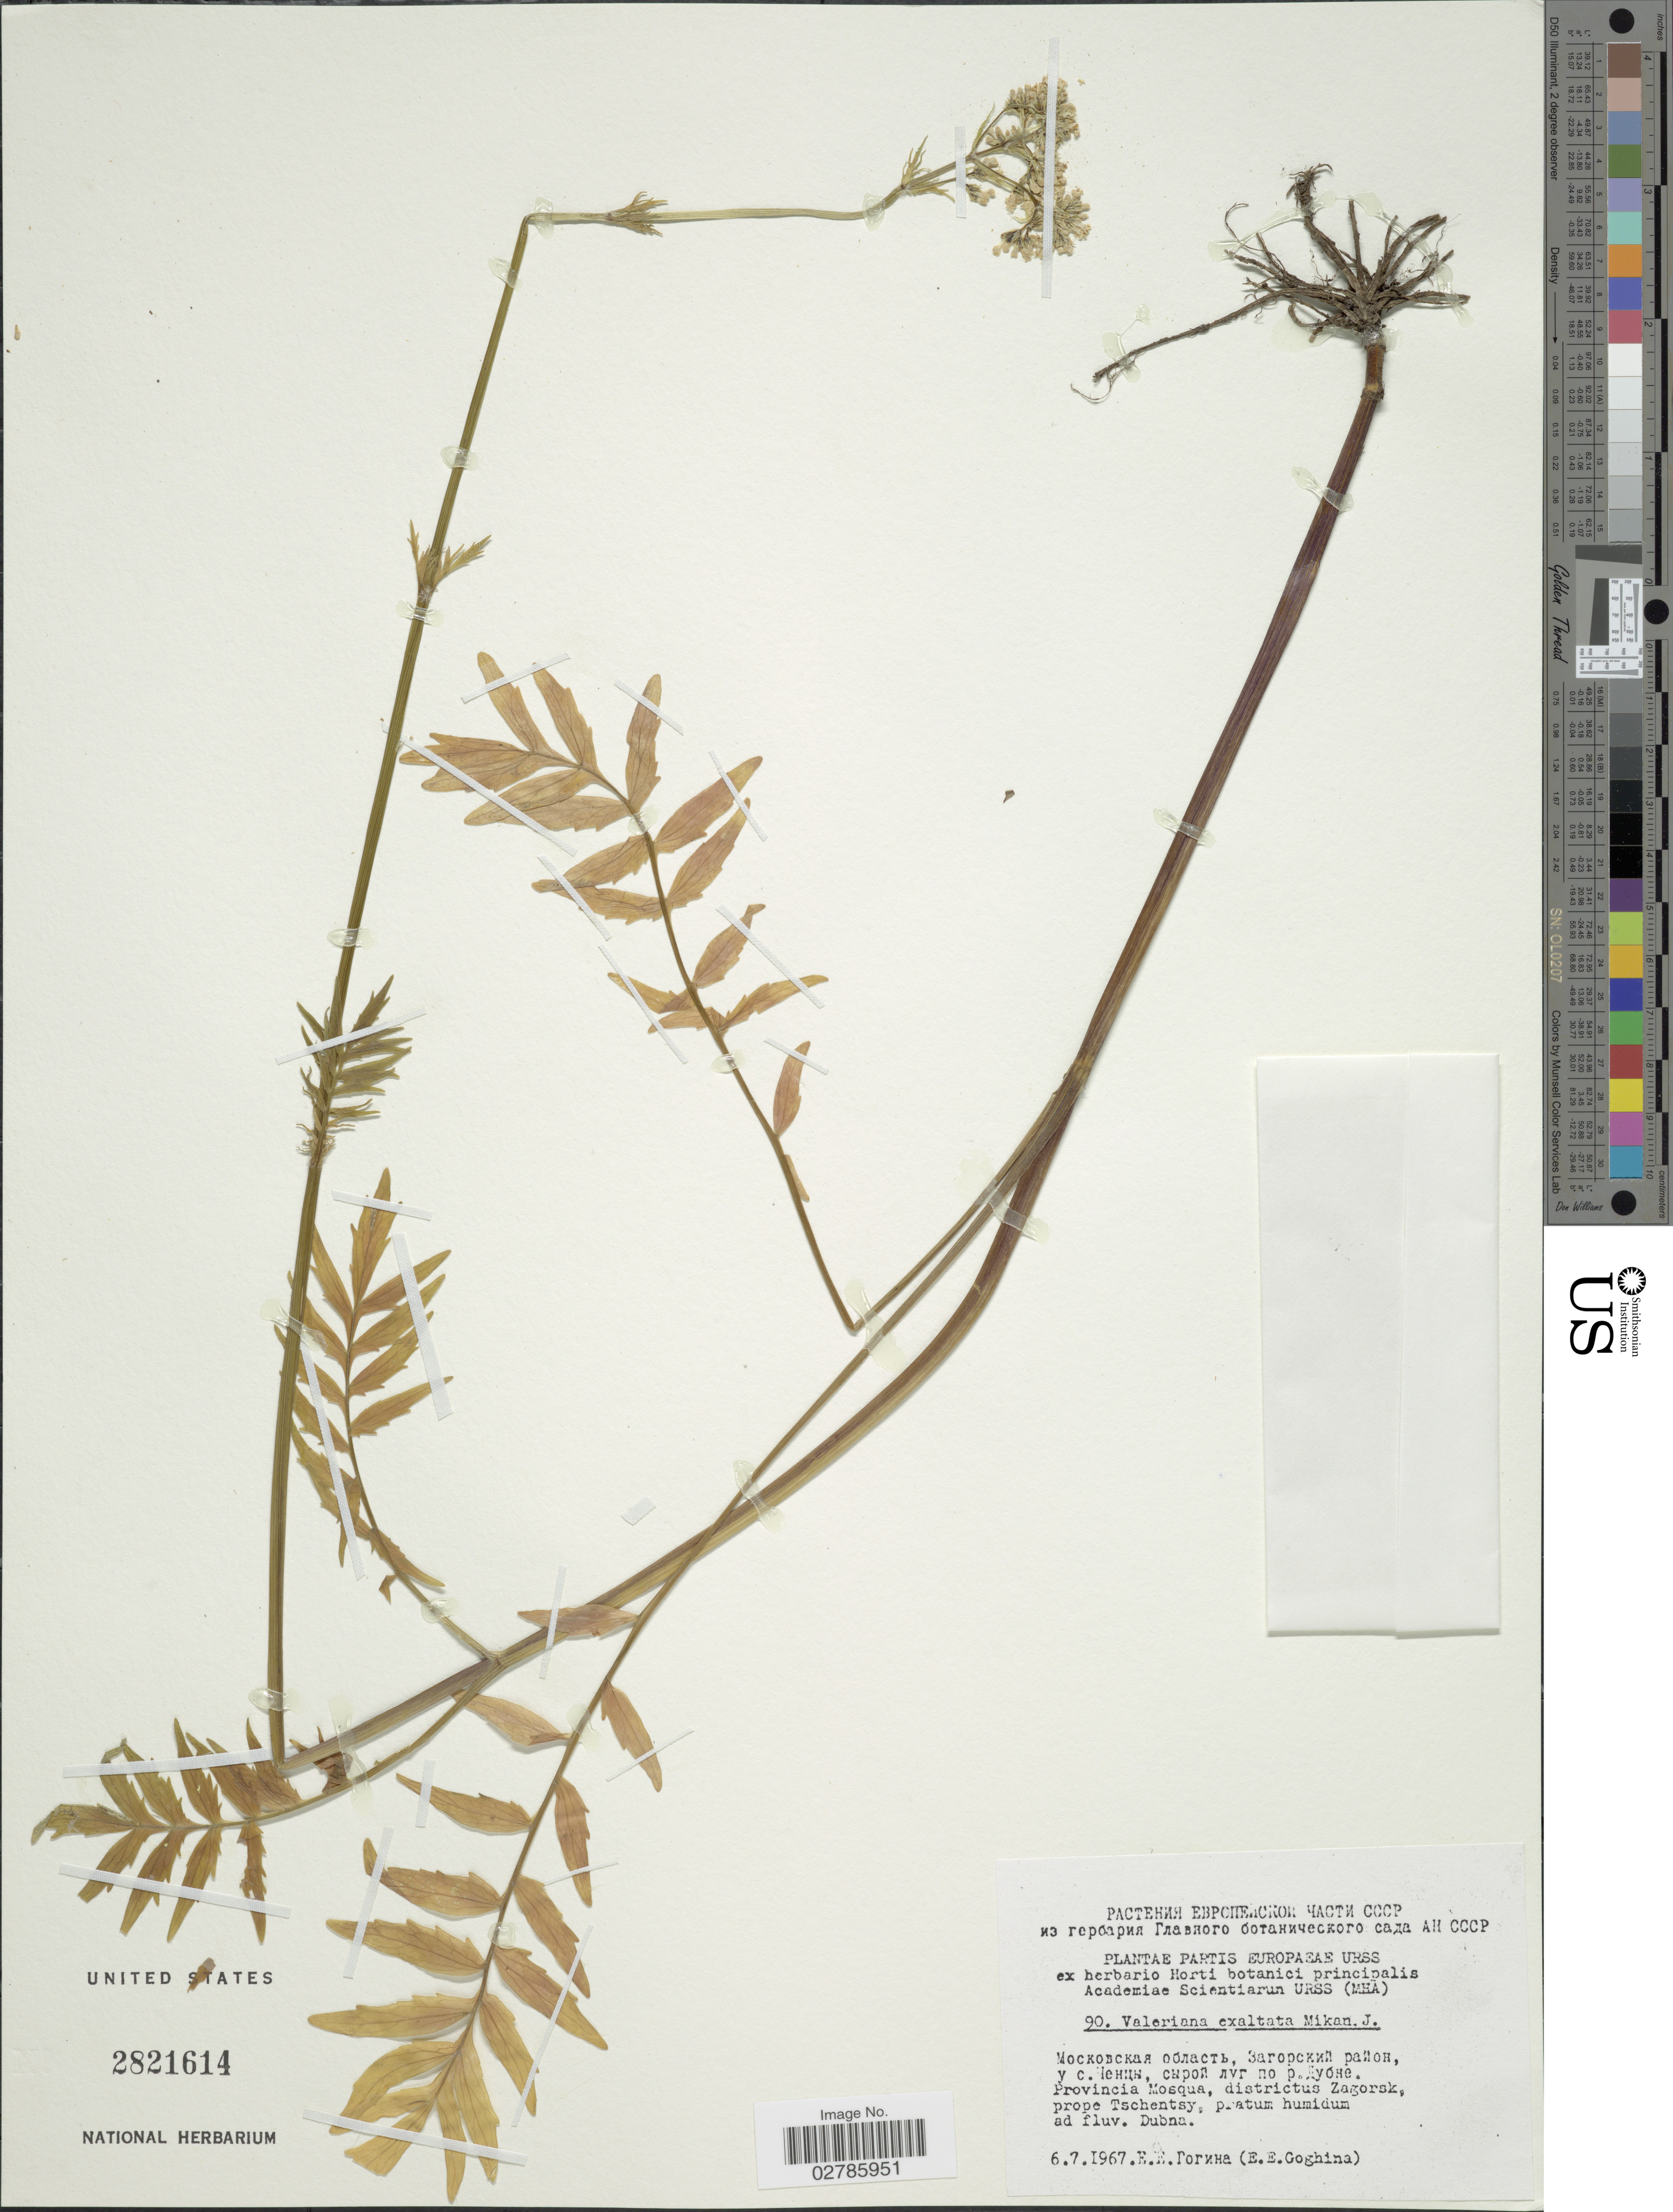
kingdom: Plantae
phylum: Tracheophyta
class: Magnoliopsida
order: Dipsacales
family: Caprifoliaceae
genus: Valeriana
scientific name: Valeriana exaltata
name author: J.C. Mikan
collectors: E. Goghina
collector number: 90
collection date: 1967-07-06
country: Russian Federation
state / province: Moscow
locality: Provincia Mosqua, districtus Zagorsk, prope Tschentsy, pratum humidum ad fluv. Dubna.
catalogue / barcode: US 2821614